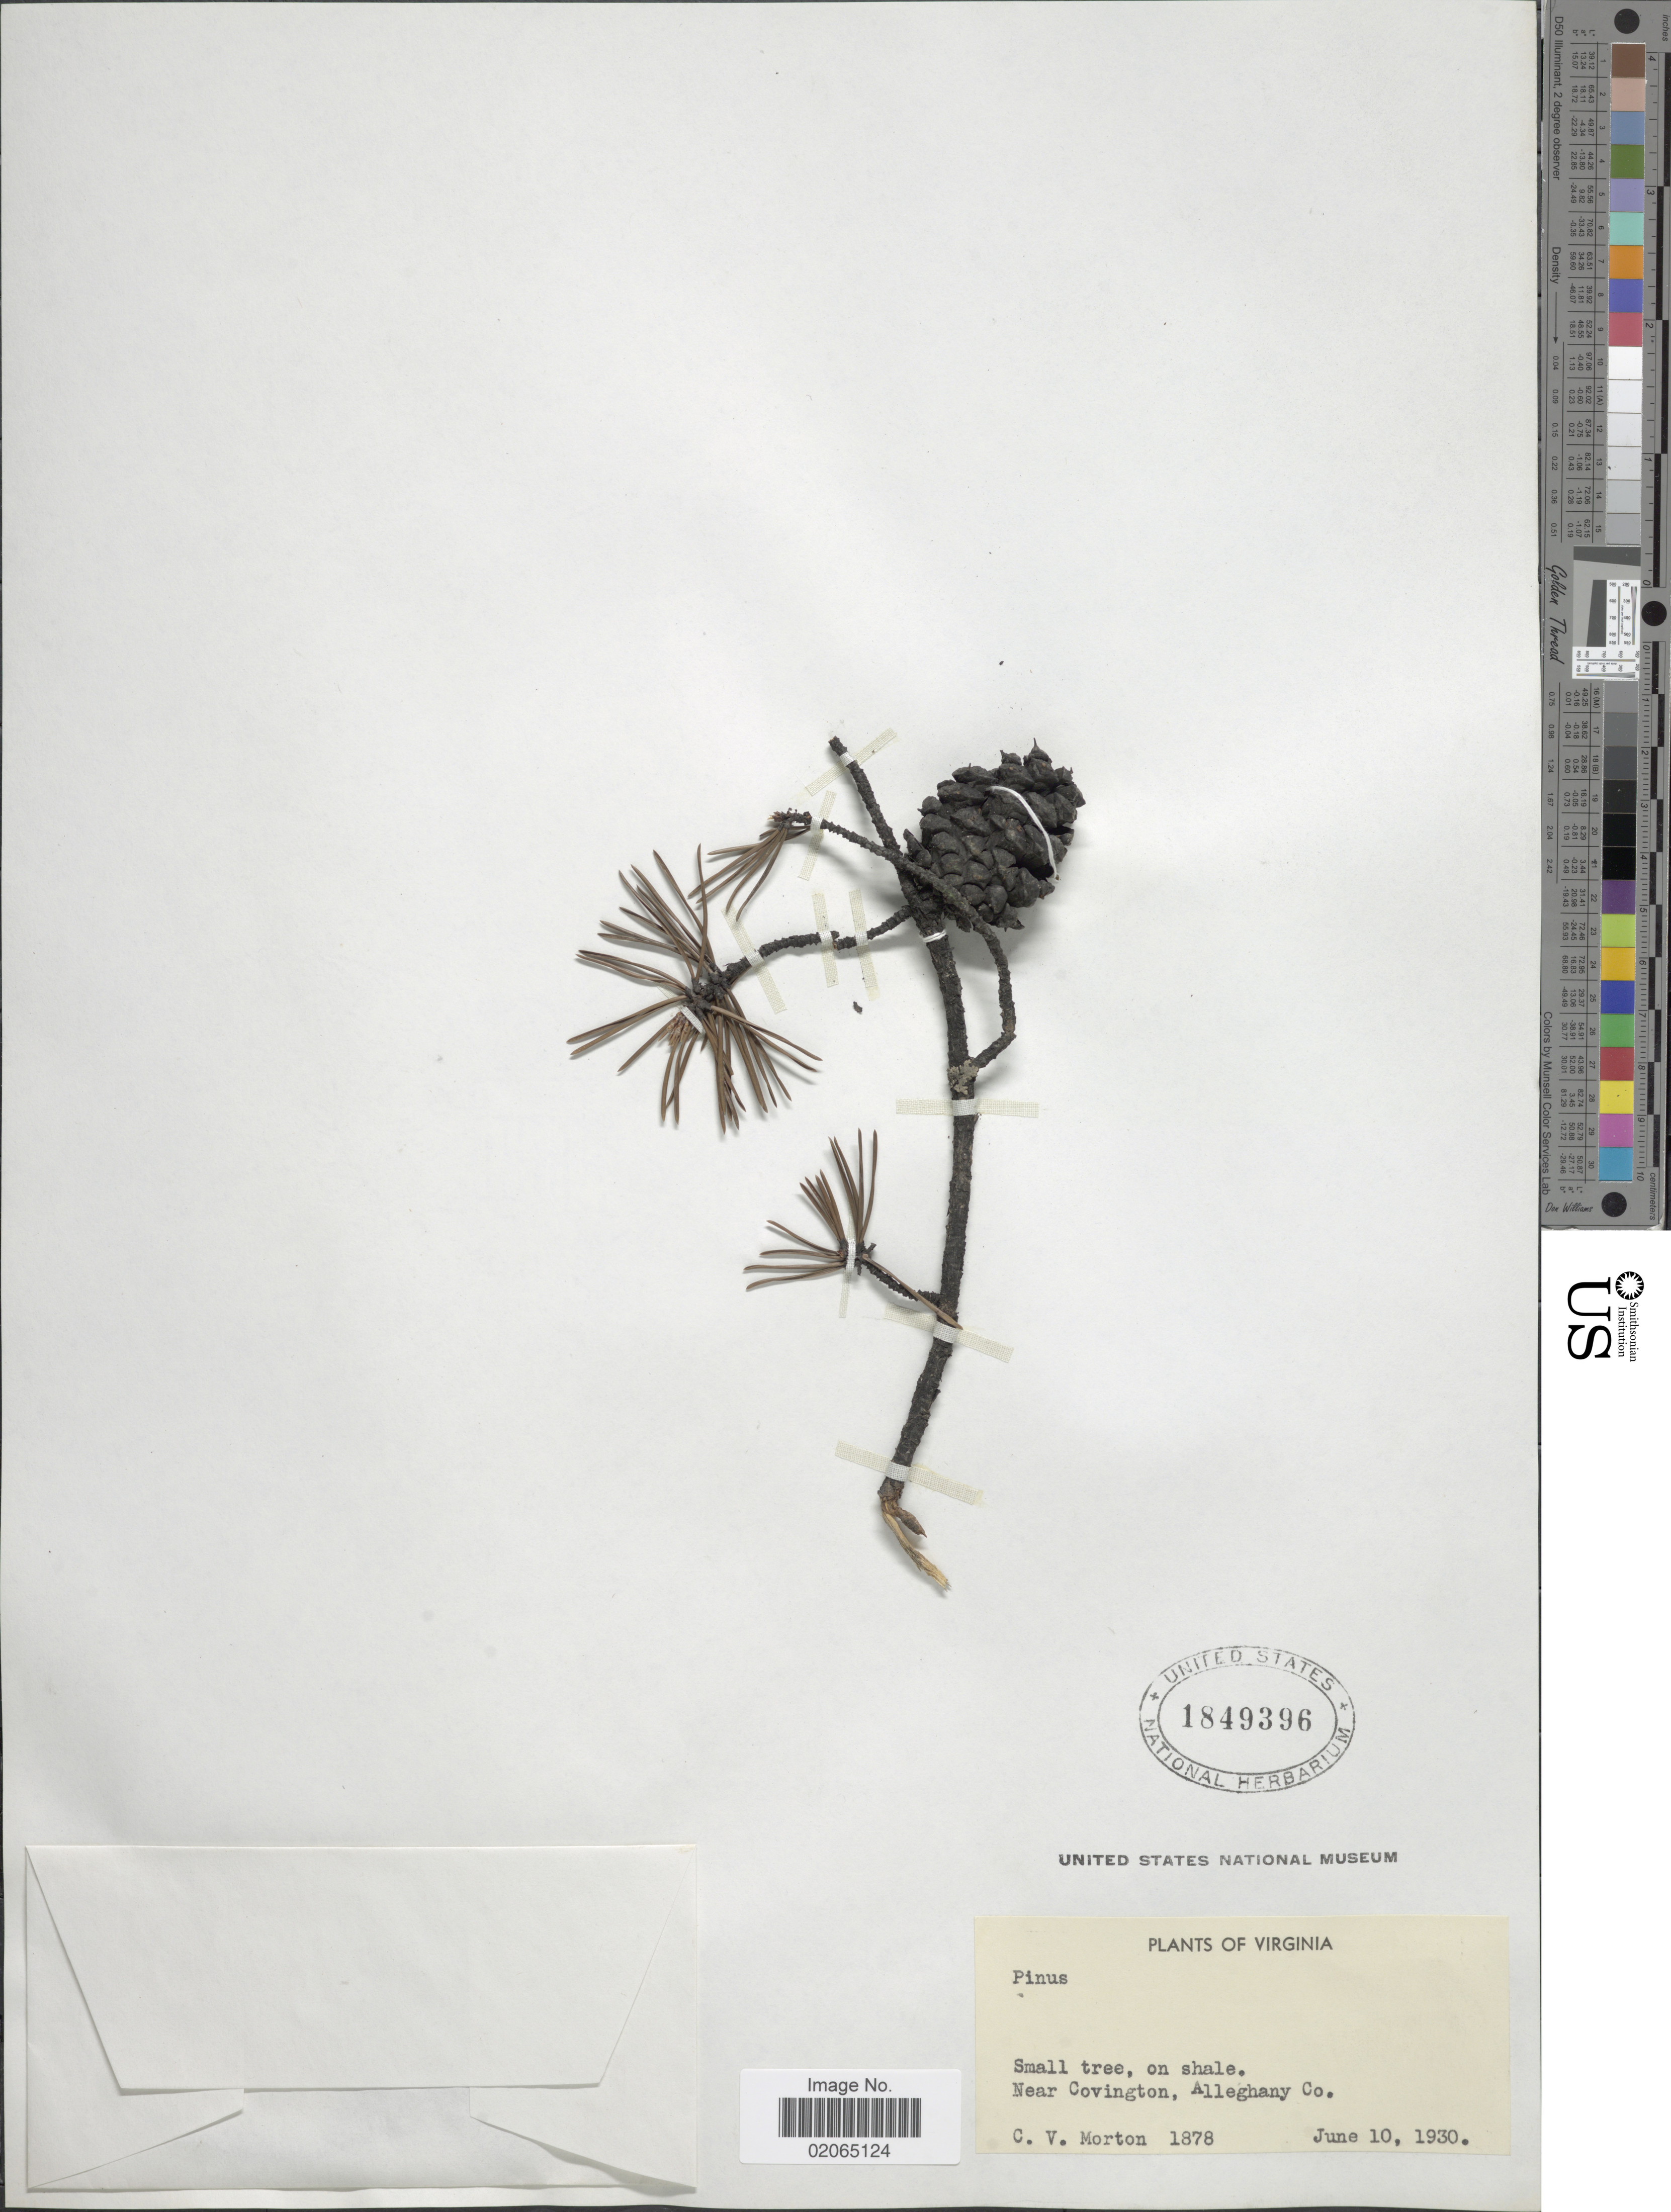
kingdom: Plantae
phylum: Tracheophyta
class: Pinopsida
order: Pinales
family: Pinaceae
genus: Pinus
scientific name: Pinus virginiana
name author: Mill.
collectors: C. V. Morton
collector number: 1878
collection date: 1930-06-10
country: United States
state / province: Virginia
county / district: Alleghany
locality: Near Covington, Alleghany Co.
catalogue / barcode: US 1849396